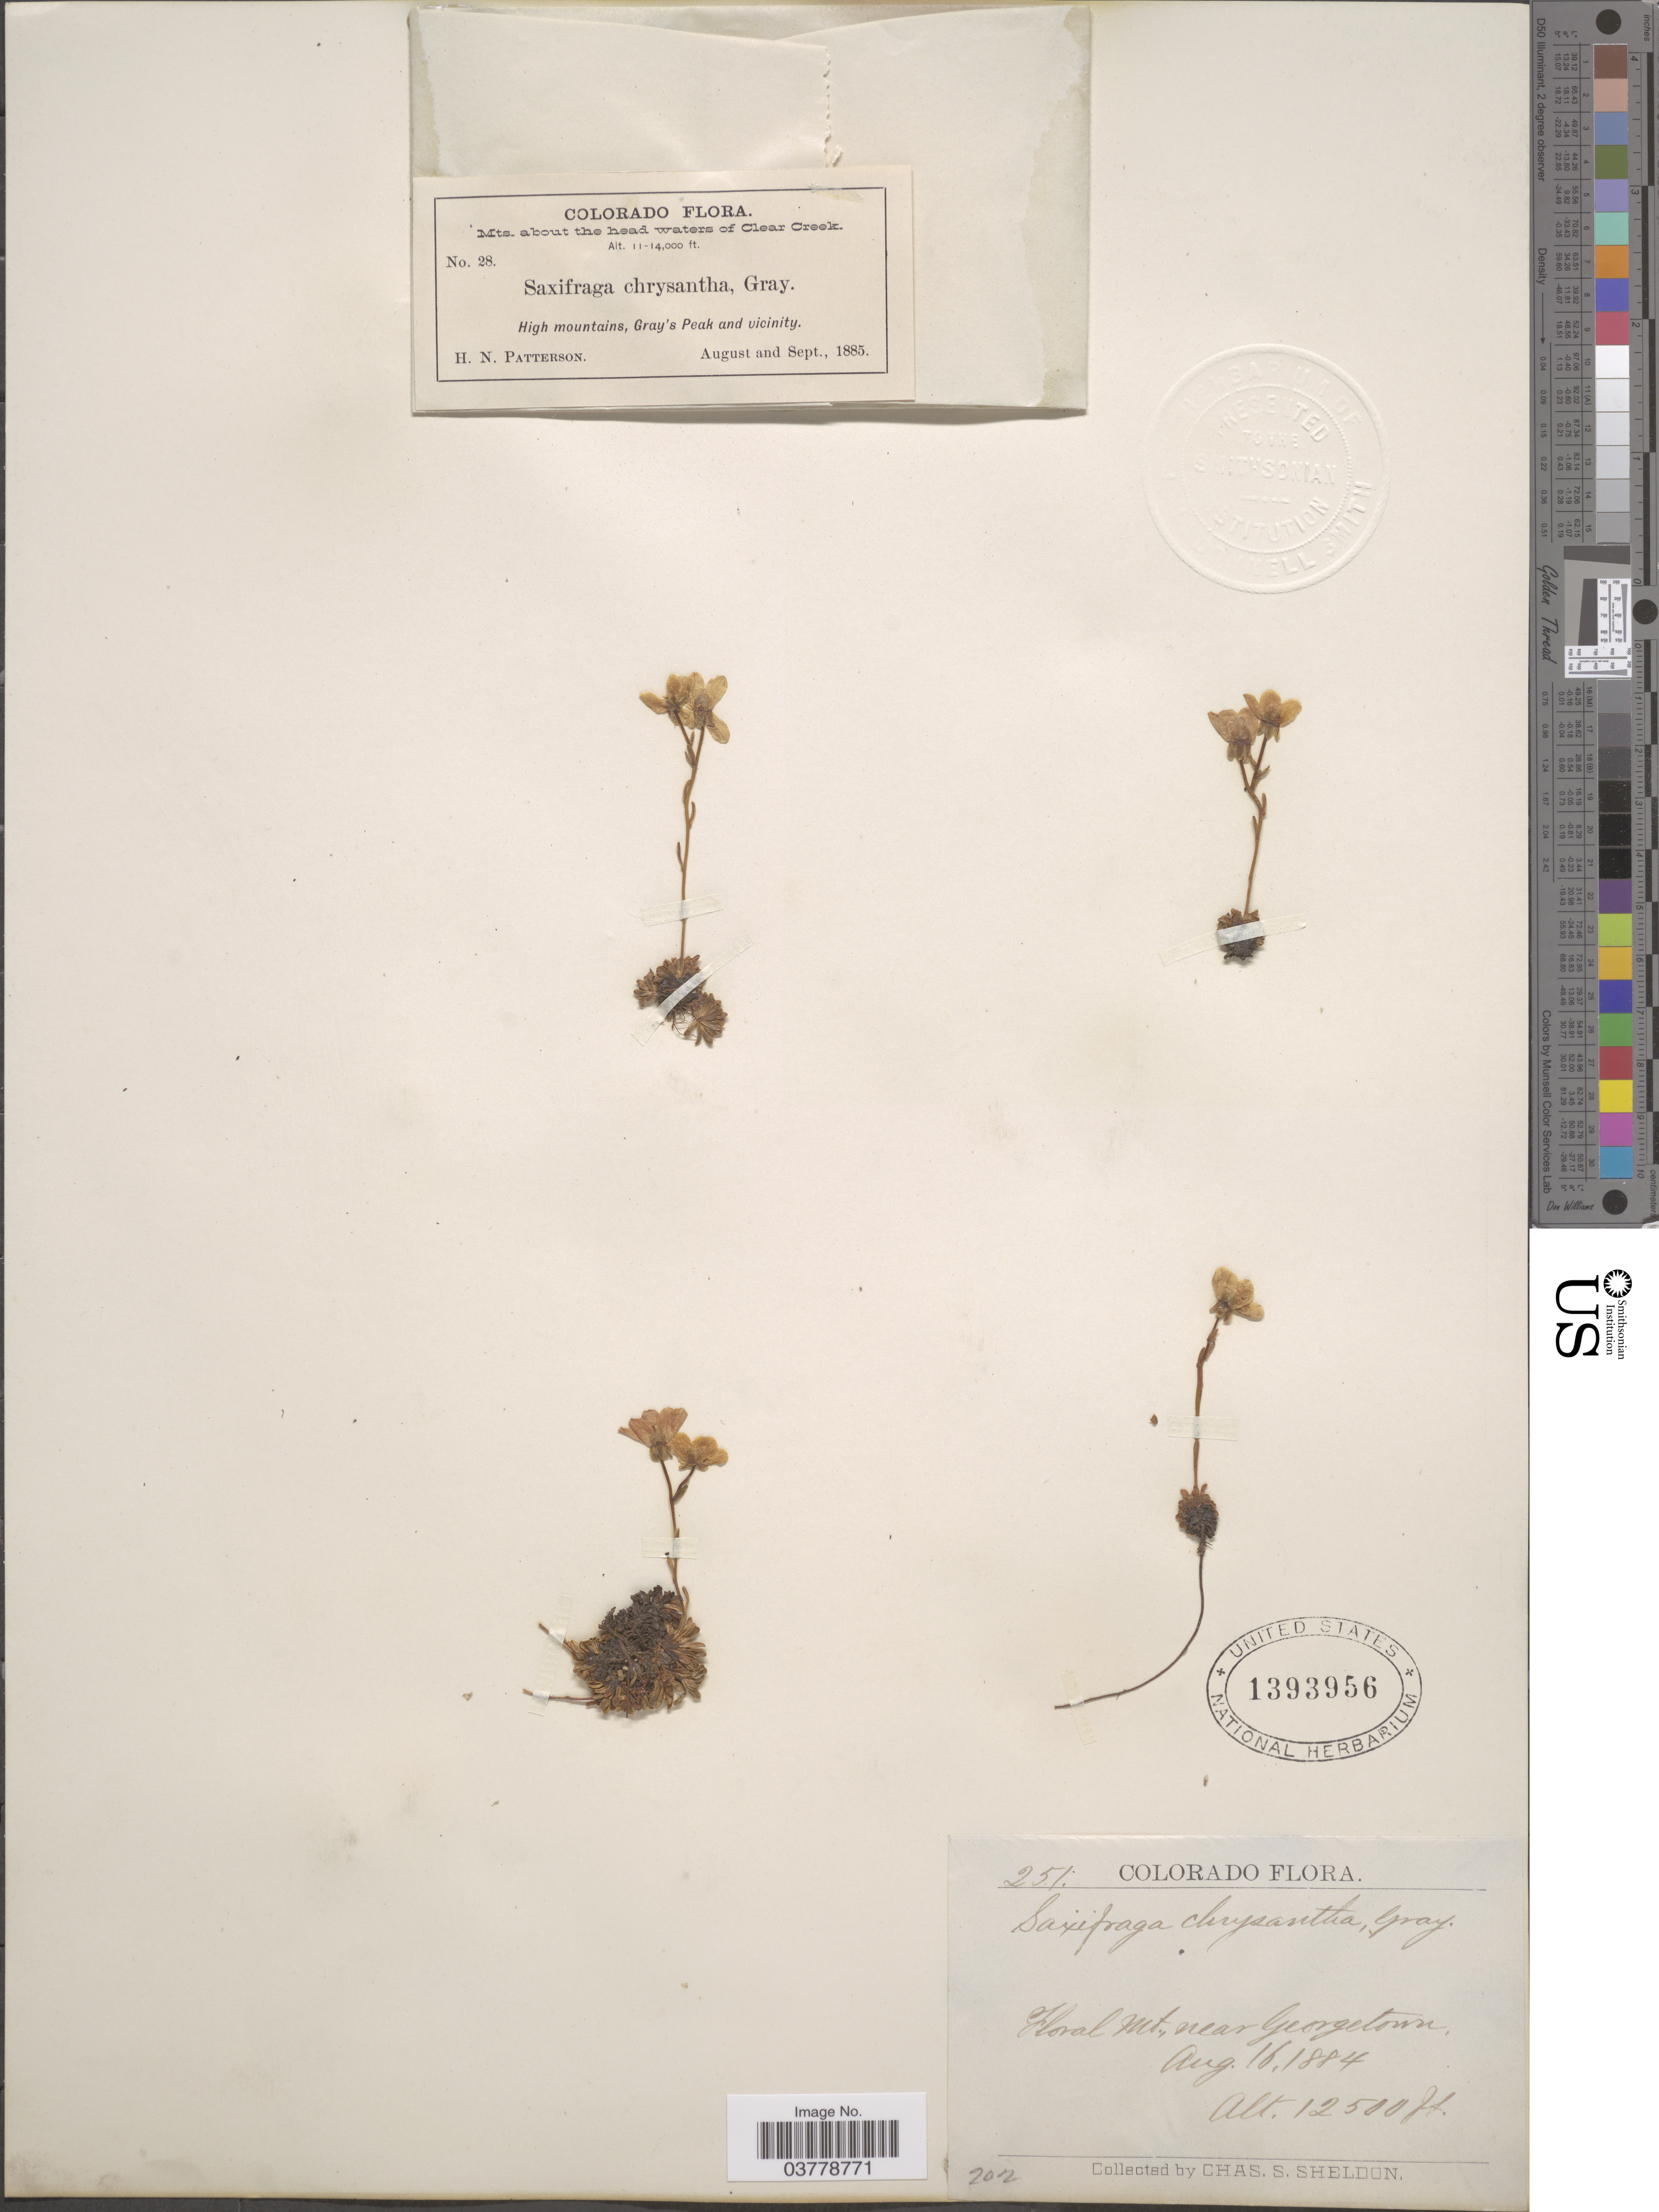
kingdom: Plantae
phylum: Tracheophyta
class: Magnoliopsida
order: Saxifragales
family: Saxifragaceae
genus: Saxifraga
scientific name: Saxifraga chrysantha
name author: A. Gray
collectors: C. S. Sheldon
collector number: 251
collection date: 1884-08-16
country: United States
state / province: Colorado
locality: Floral Mt., near Georgetown.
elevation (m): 3810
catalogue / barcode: US 1393956